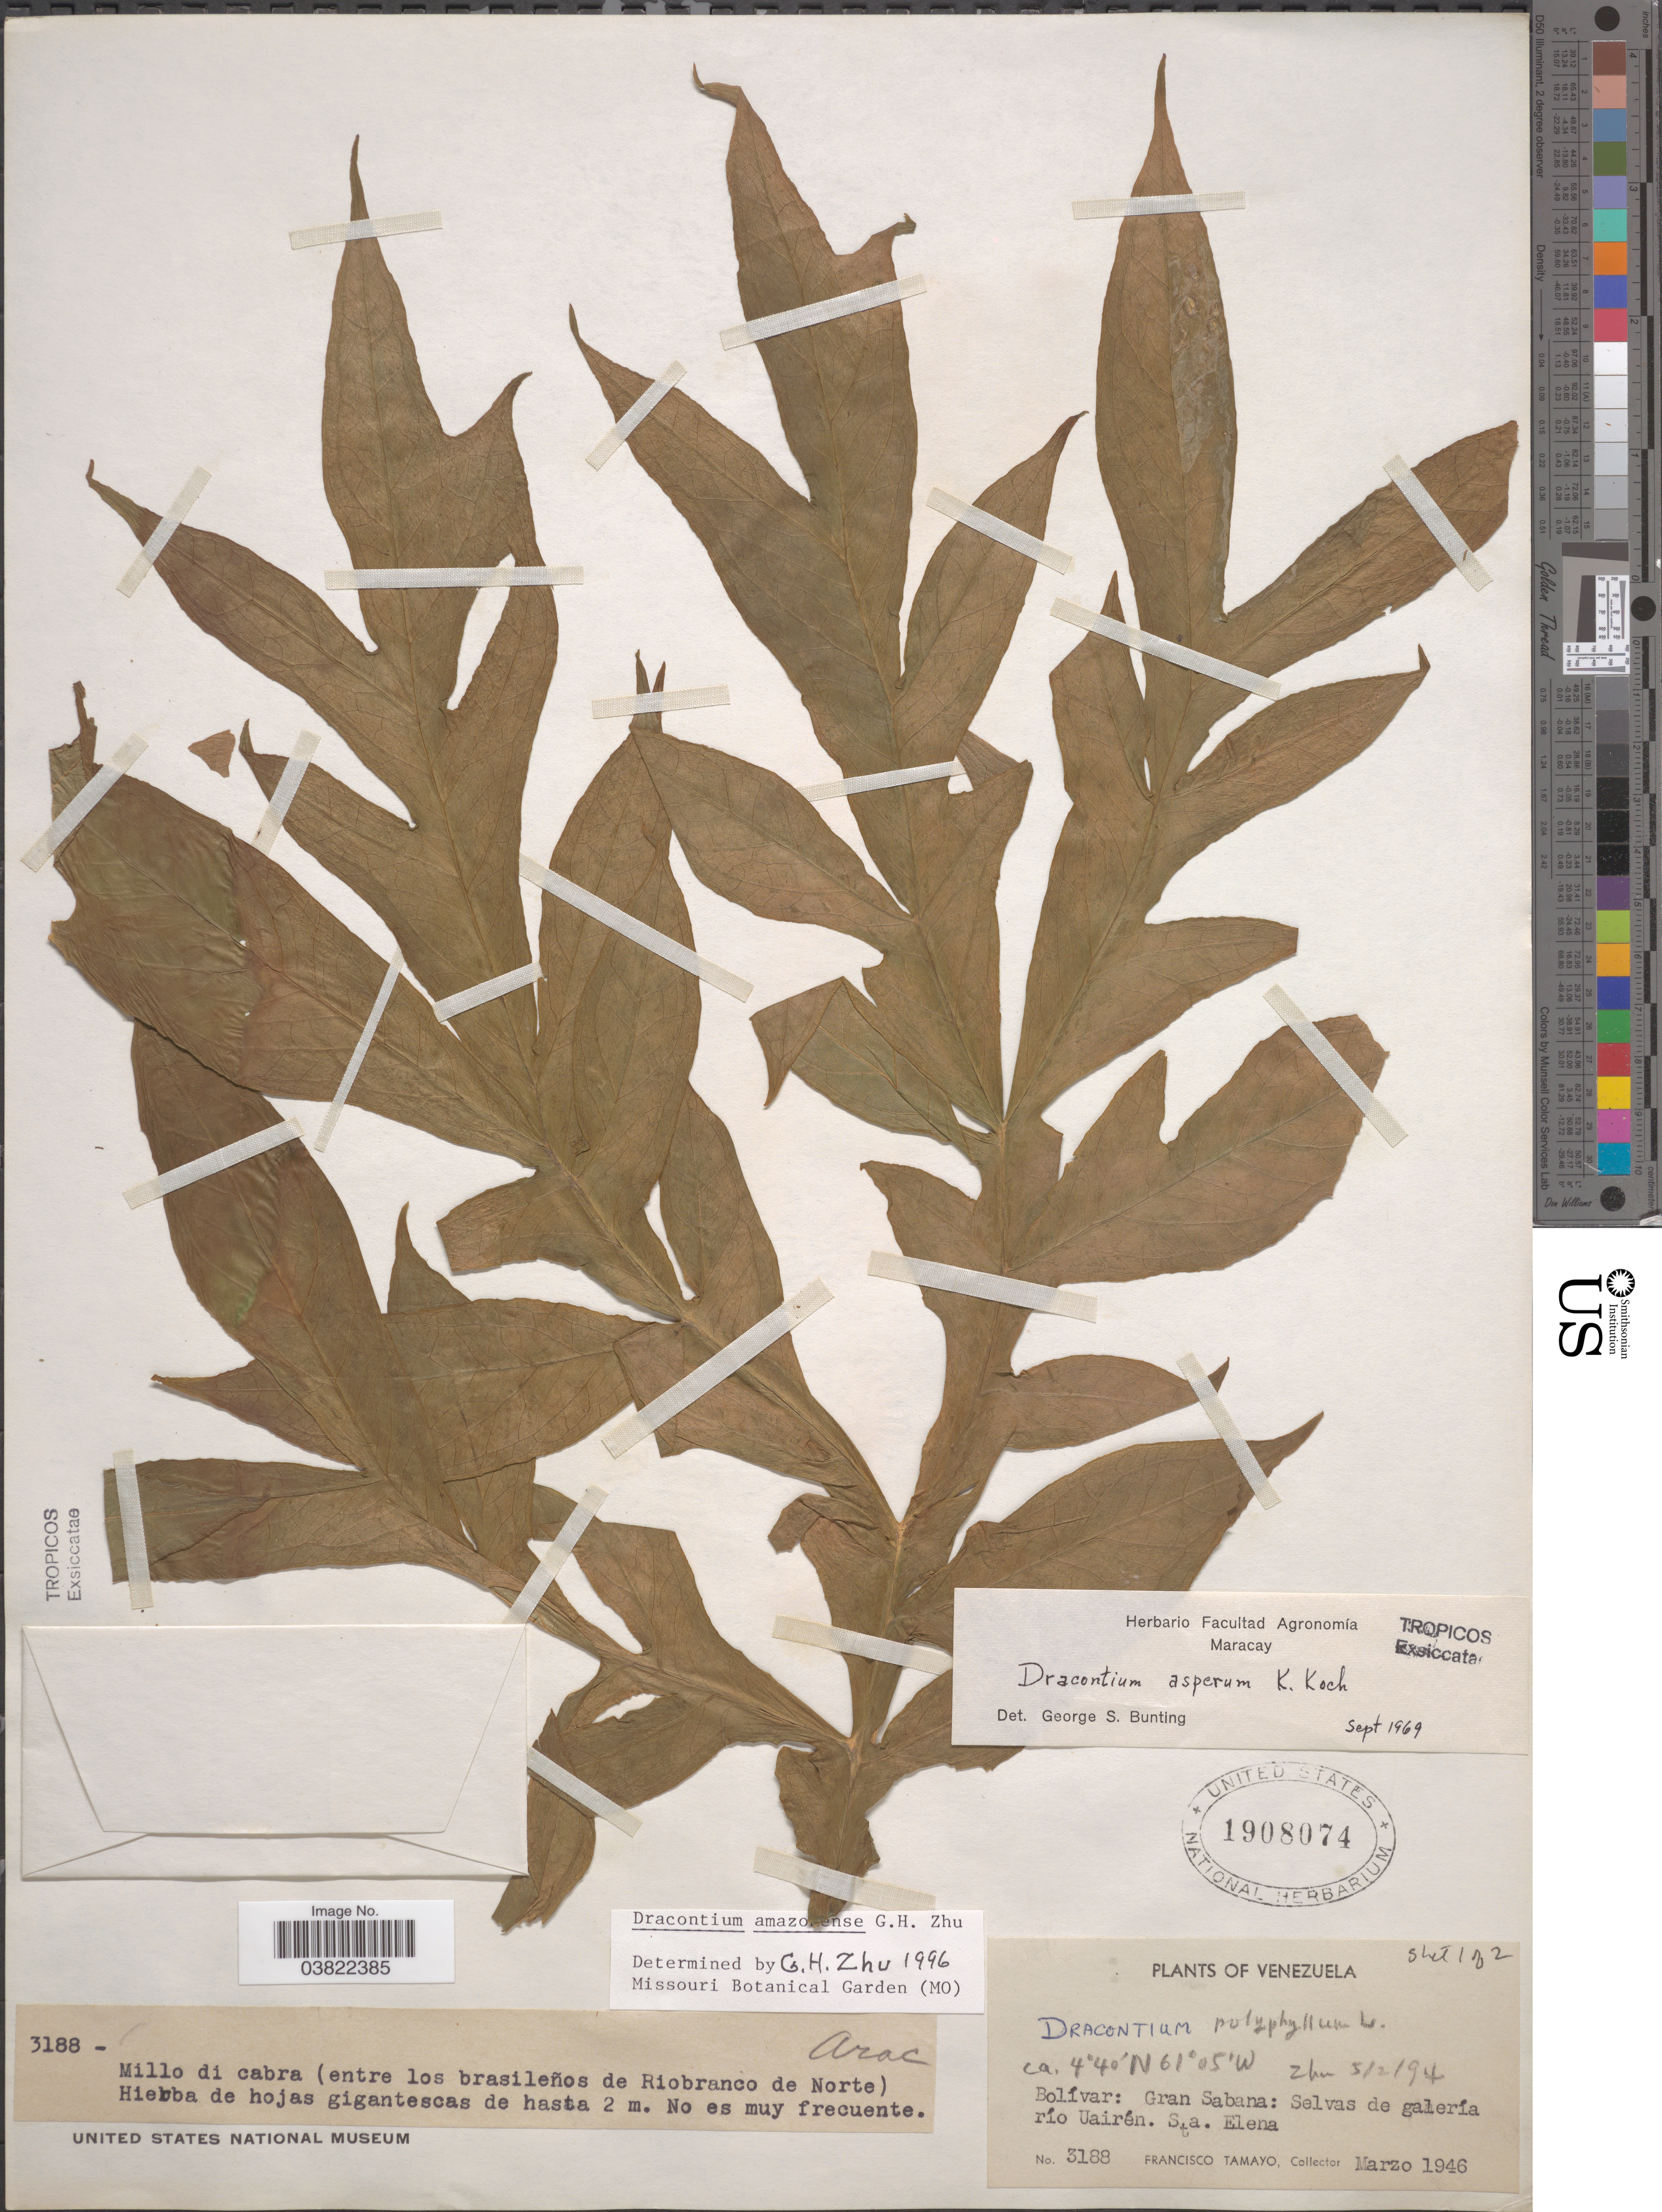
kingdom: Plantae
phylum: Tracheophyta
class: Liliopsida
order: Alismatales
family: Araceae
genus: Dracontium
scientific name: Dracontium amazonense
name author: G.H. Zhu & Croat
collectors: F. Tamayo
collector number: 3188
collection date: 1946-03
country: Venezuela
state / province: Bolivar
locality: Gran Sabana: Selvas de galería río Uairén. Sta. Elena. Millo di cabra (entre los brasileños de Riobranco de Norte).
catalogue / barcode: US 1908074